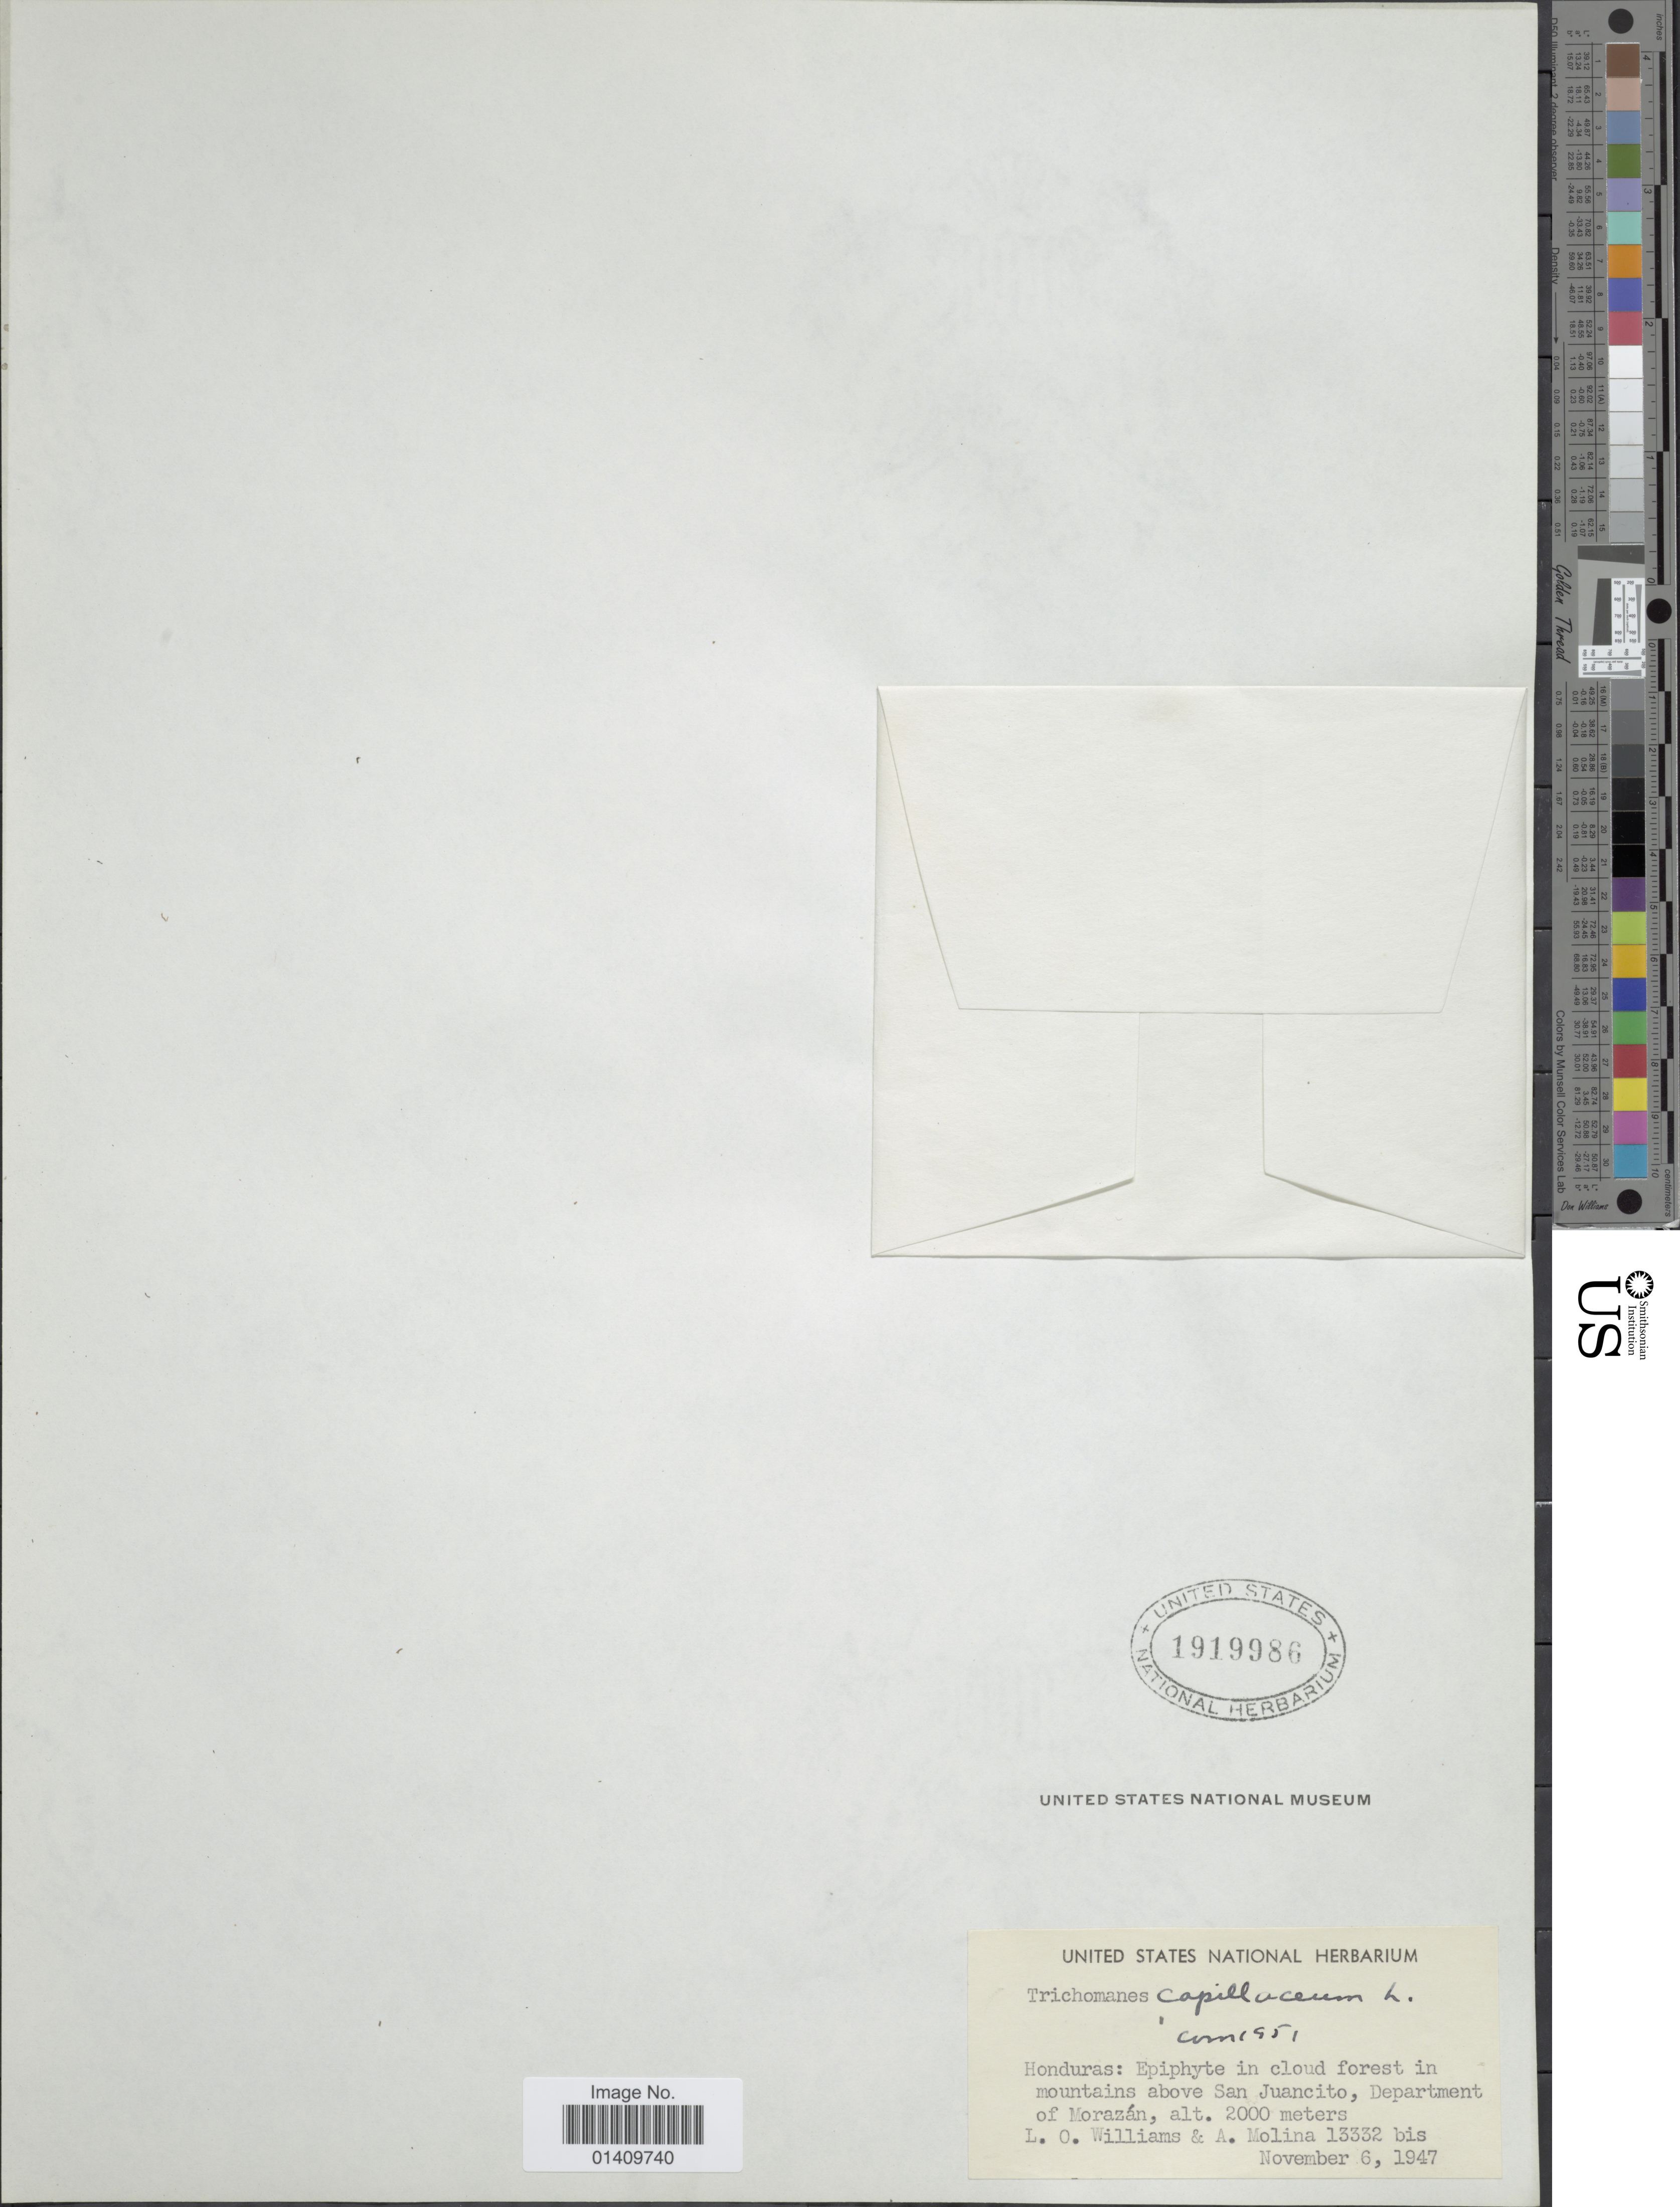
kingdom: Plantae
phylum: Tracheophyta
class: Polypodiopsida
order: Hymenophyllales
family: Hymenophyllaceae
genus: Polyphlebium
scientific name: Polyphlebium capillaceum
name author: (L.) Ebihara & Dubuisson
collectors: L. O. Williams & A. Molina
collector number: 13332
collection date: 1947-11-06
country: Honduras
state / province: Fco. Morazán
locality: Forest in mountains above San Juancito, department of Morazan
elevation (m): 2000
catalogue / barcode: US 1919986